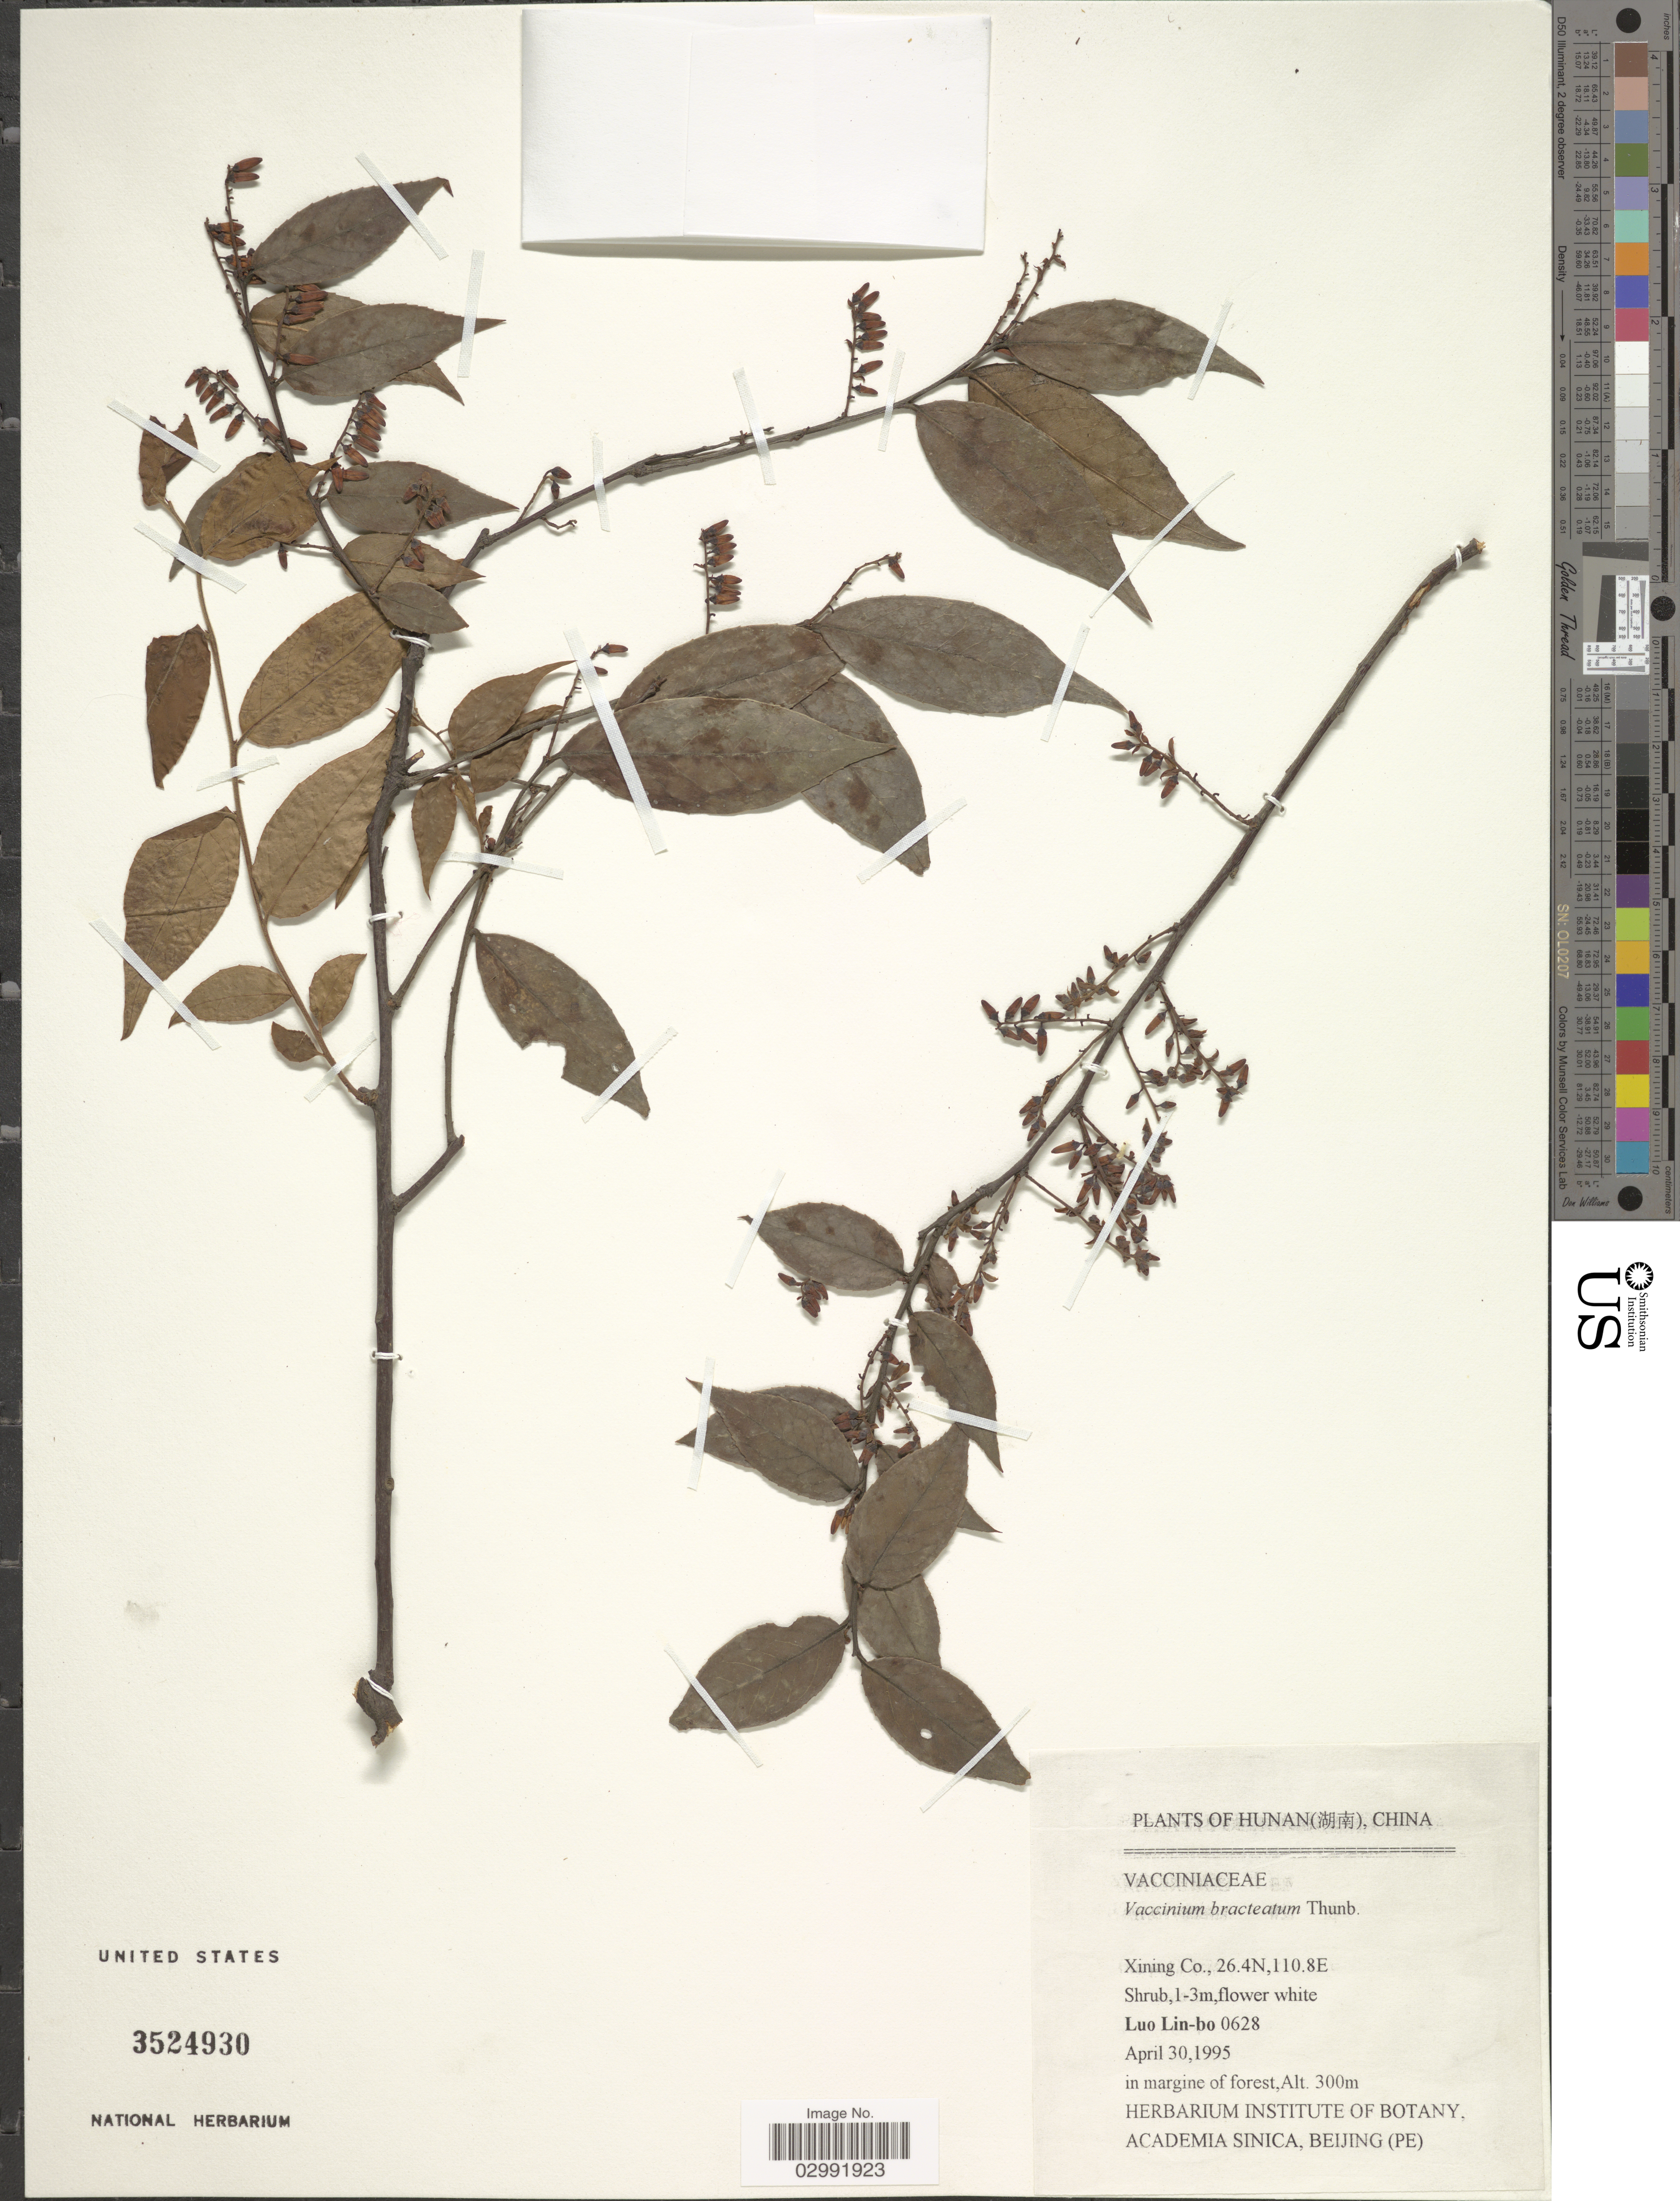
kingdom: Plantae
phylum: Tracheophyta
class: Magnoliopsida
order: Ericales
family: Ericaceae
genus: Vaccinium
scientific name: Vaccinium bracteatum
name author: Thunb.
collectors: L. Lin-bo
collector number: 0628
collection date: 1995-04-30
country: China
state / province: Hunan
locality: Xining Co.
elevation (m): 300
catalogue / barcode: US 3524930